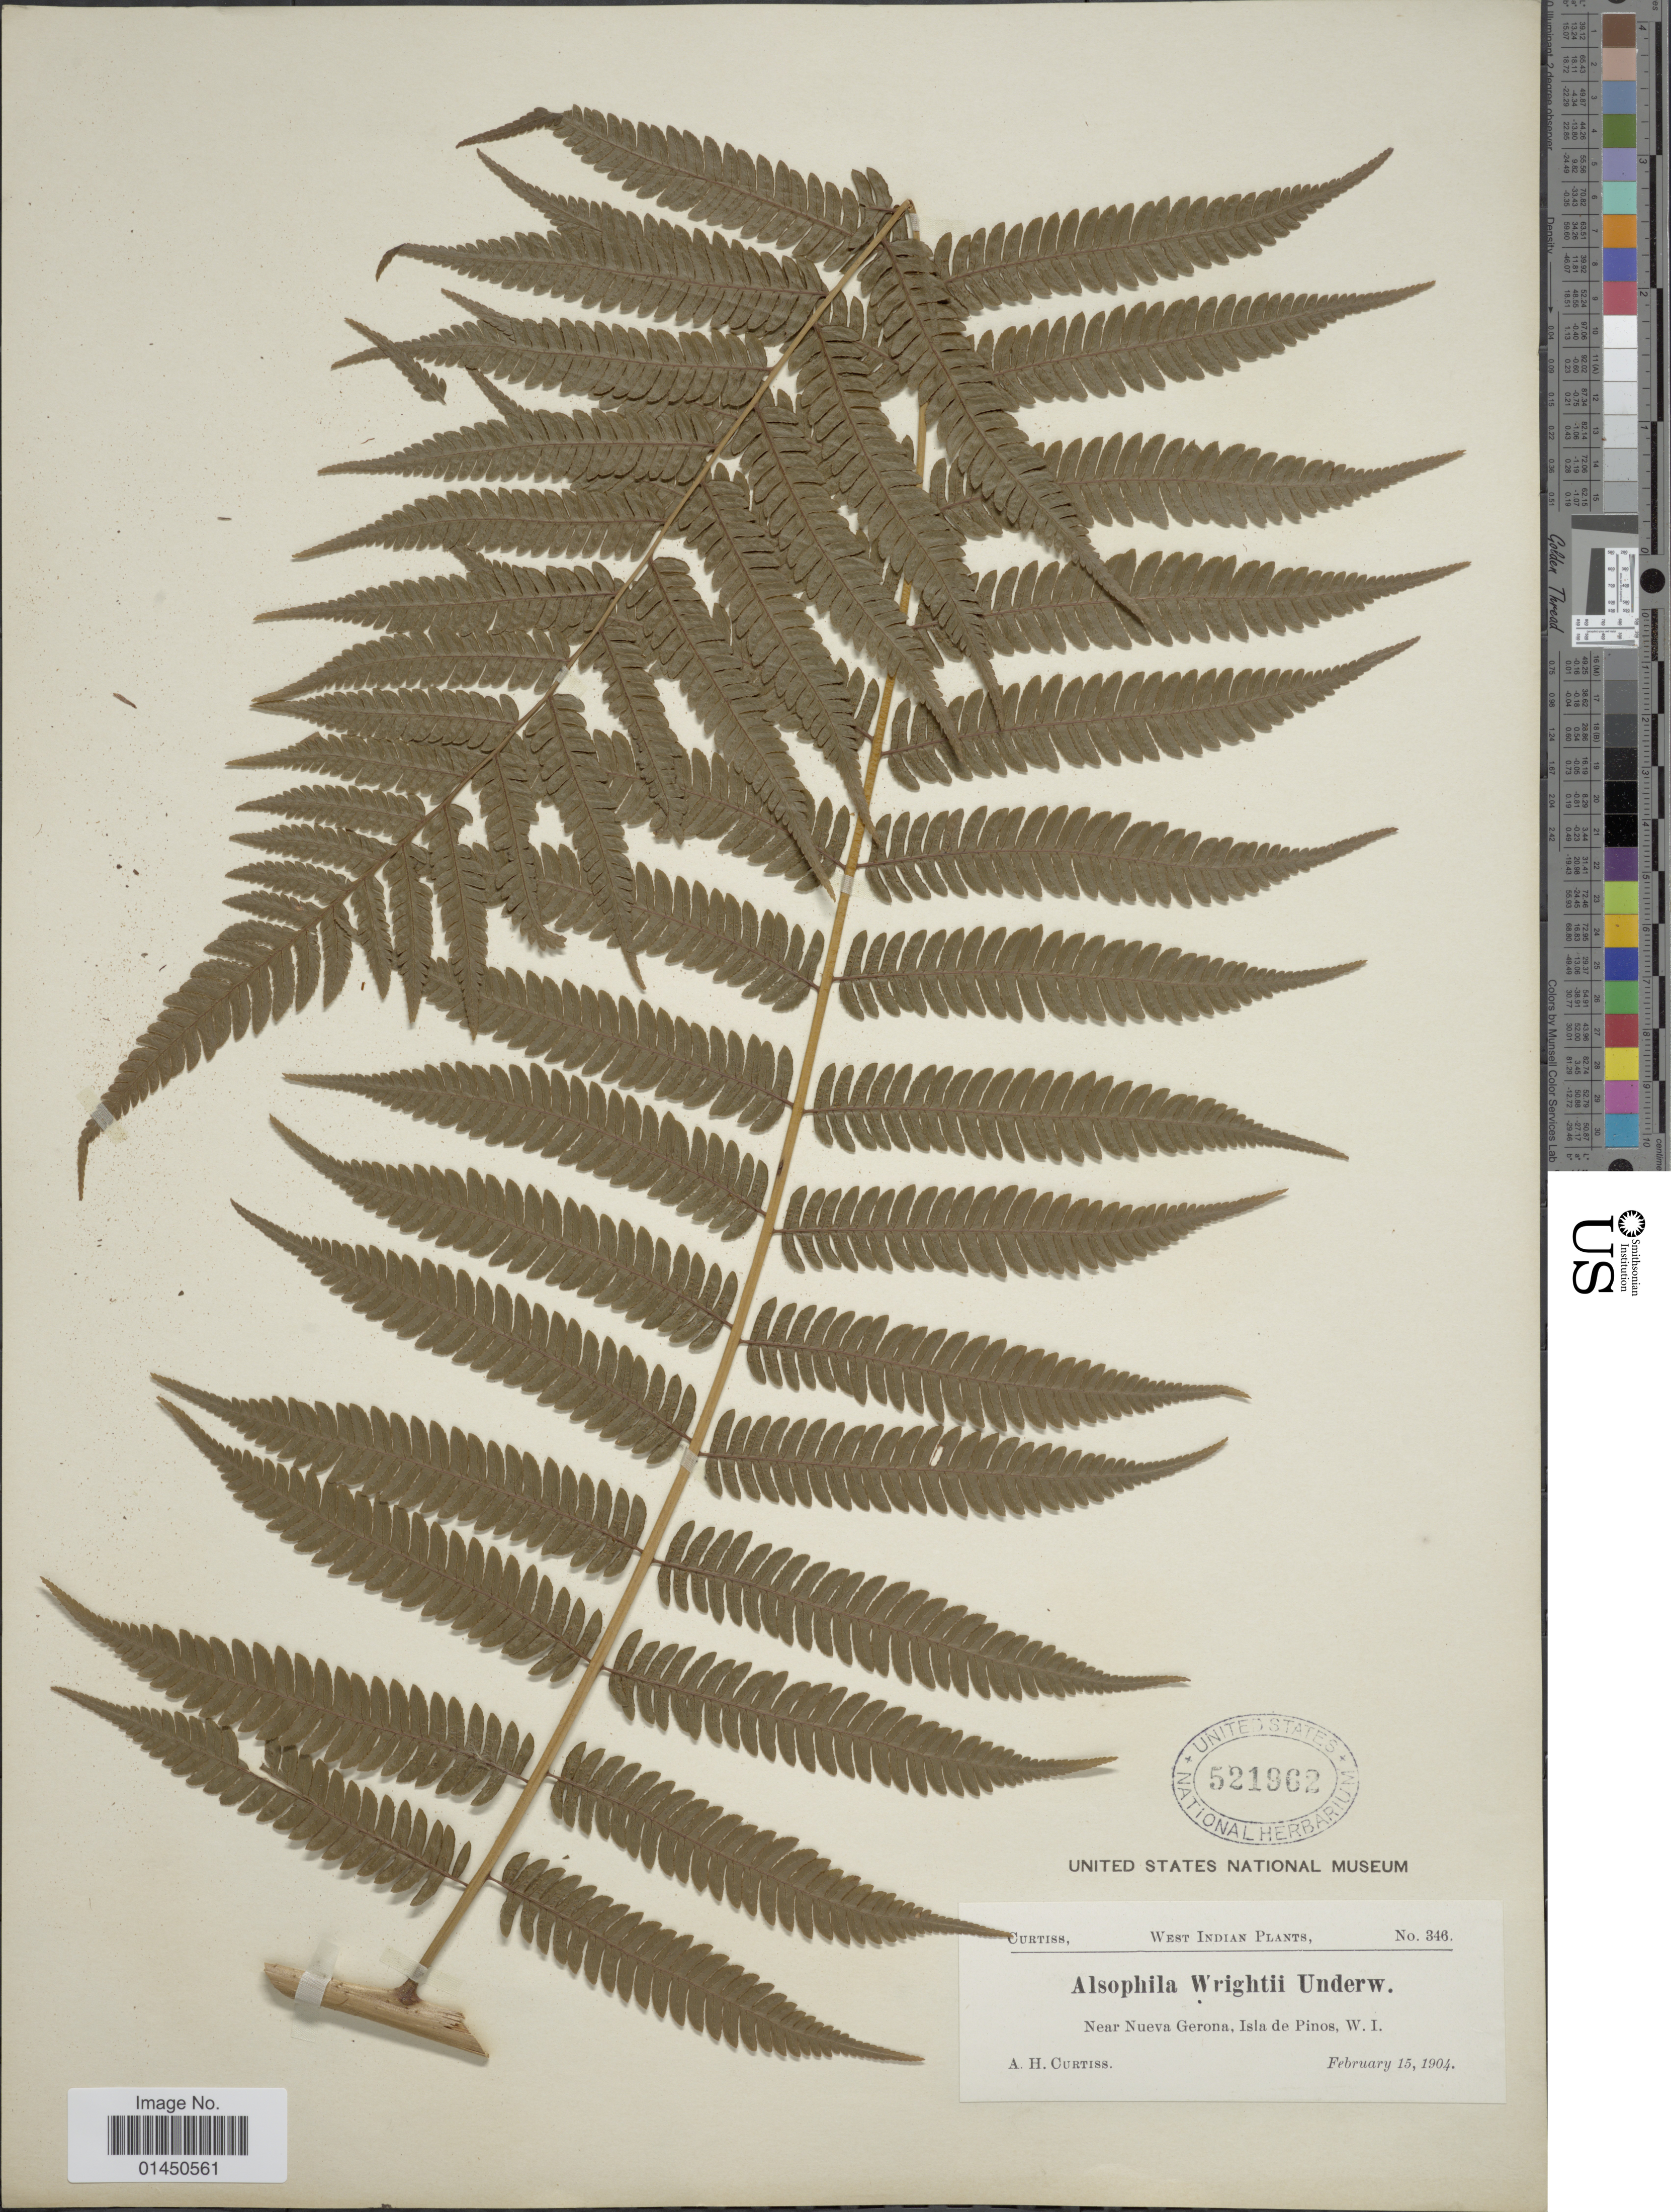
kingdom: Plantae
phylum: Tracheophyta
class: Polypodiopsida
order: Cyatheales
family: Cyatheaceae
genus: Cyathea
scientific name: Cyathea myosuriodes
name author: (Liebm.) Domin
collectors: A. H. Curtiss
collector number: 346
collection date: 1904-02-15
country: Cuba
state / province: Isla de la Juventud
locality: Isla de Pinos, near Nueva Gerona.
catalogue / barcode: US 521962